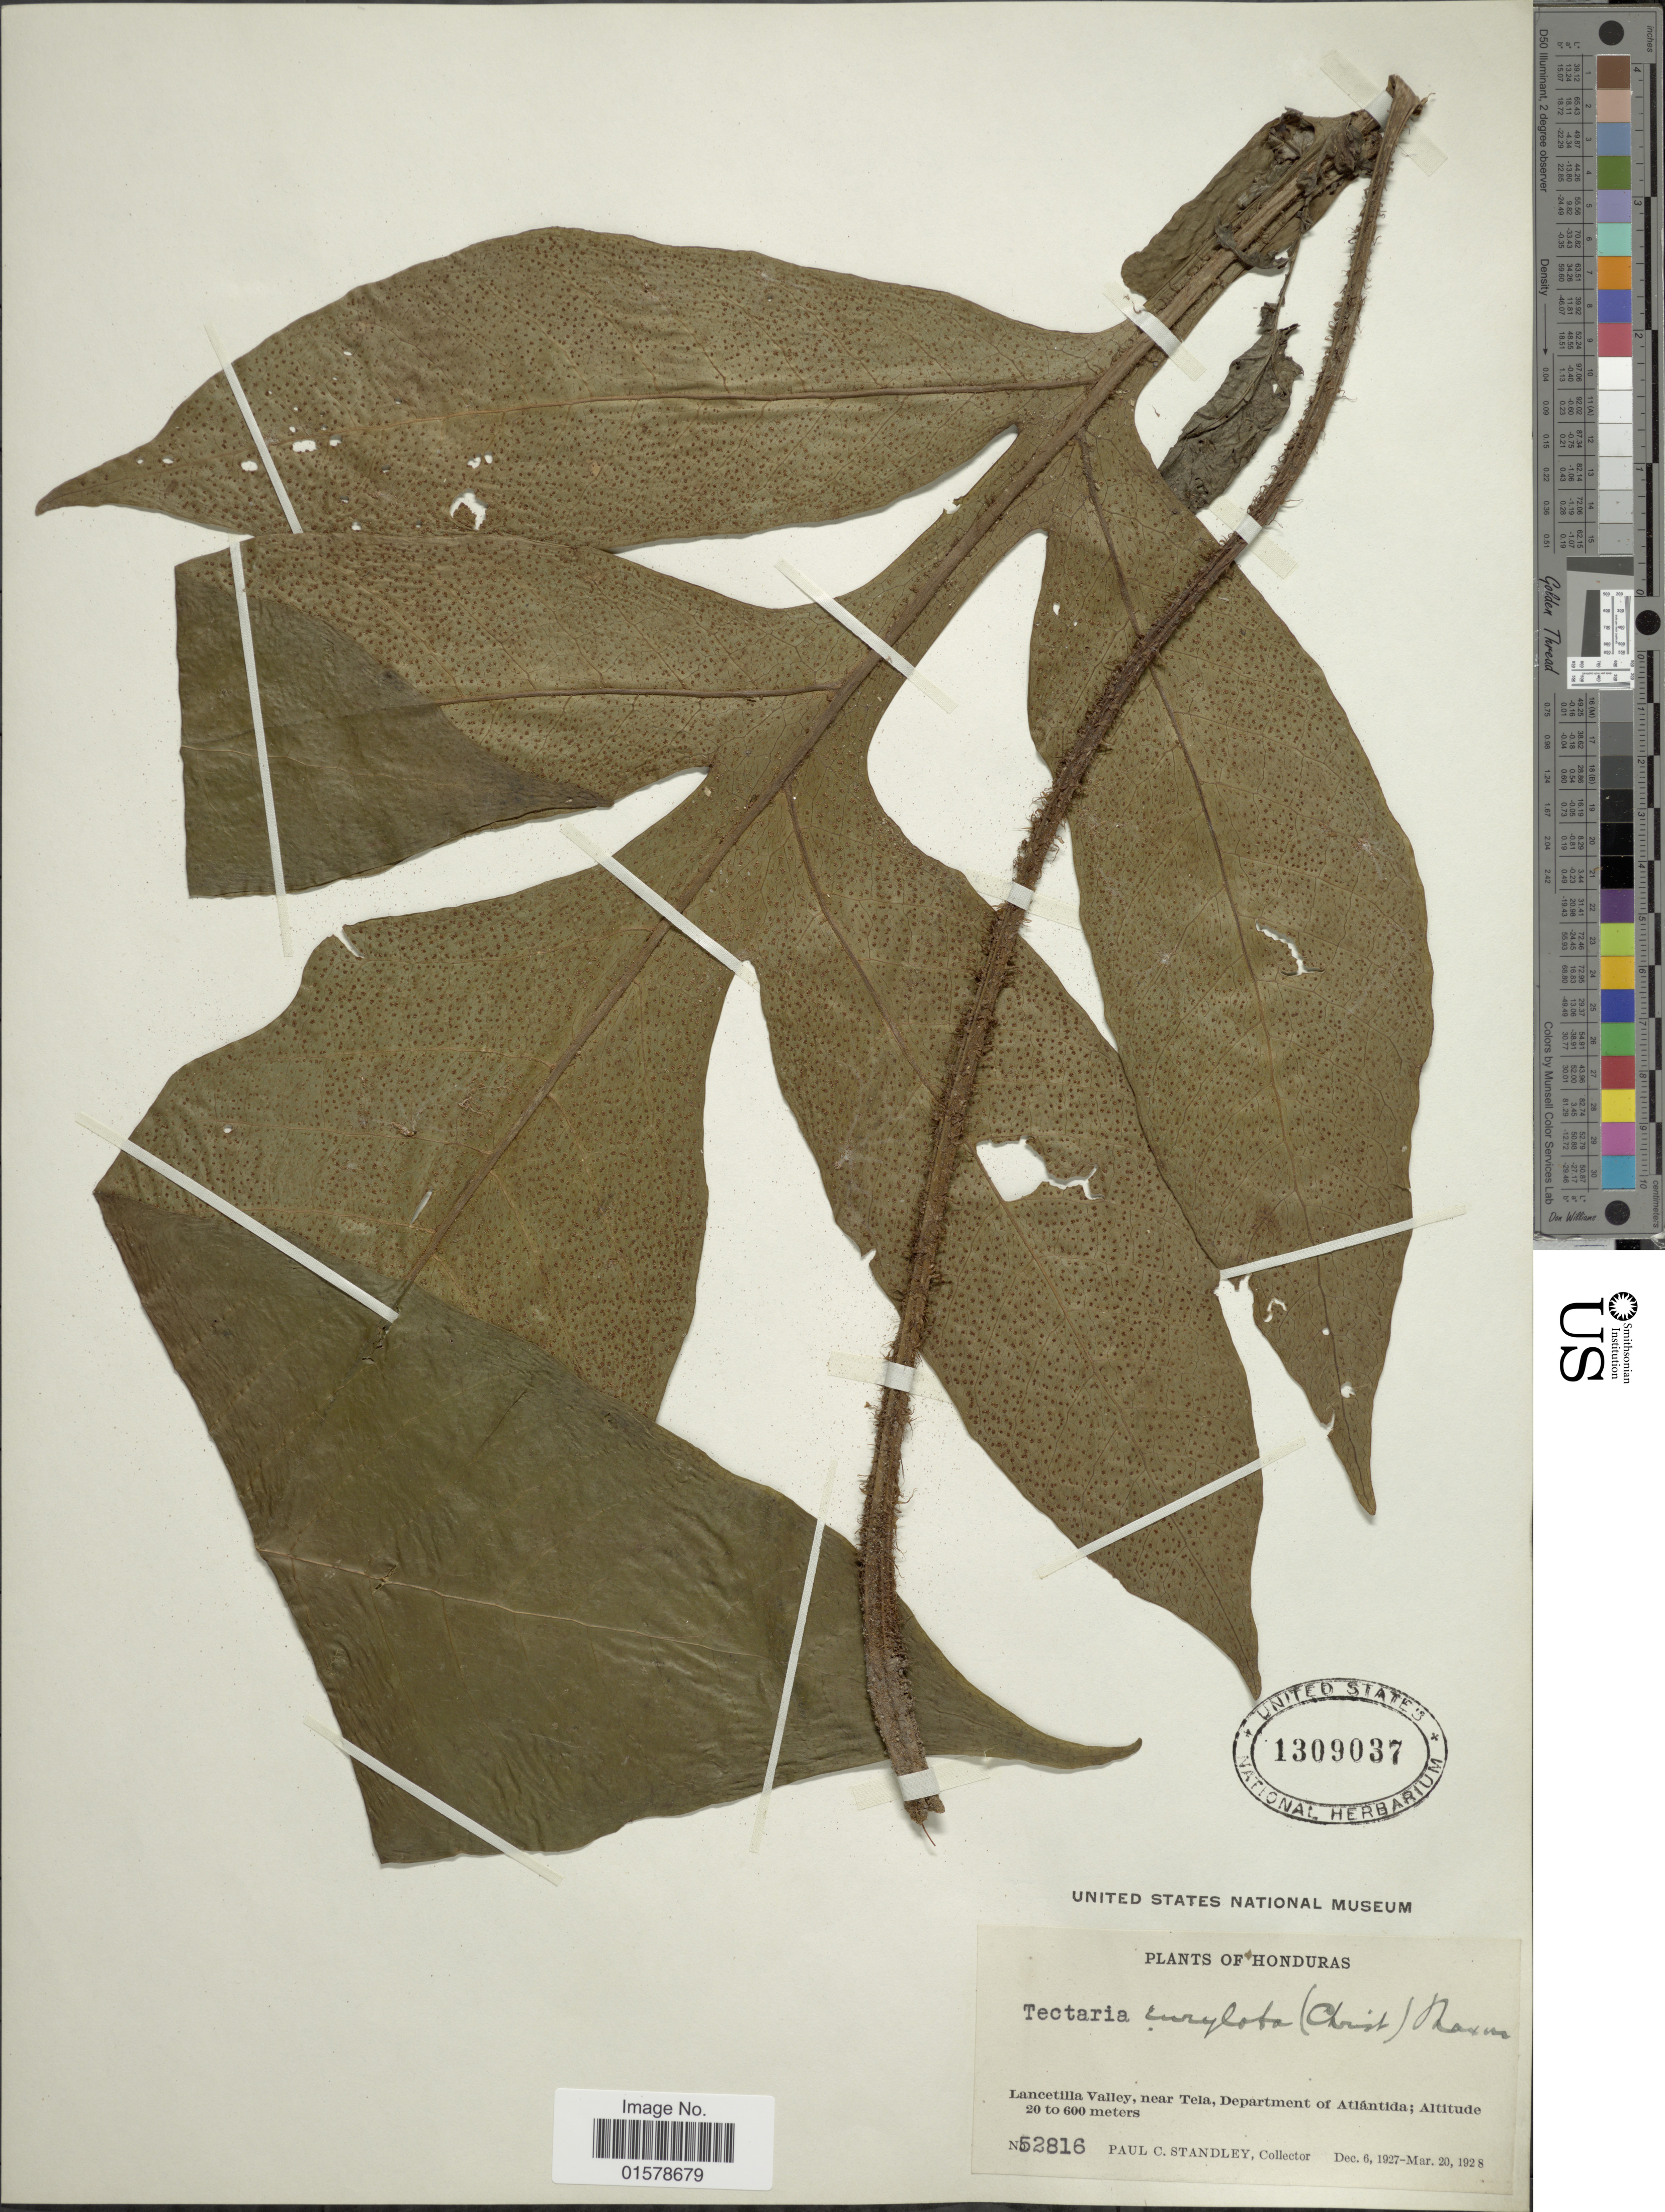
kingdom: Plantae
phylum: Tracheophyta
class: Polypodiopsida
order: Polypodiales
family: Tectariaceae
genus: Tectaria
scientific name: Tectaria nicotianifolia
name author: (Baker) C. Chr.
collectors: P. C. Standley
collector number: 52816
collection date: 1927-12-06/1928-03-20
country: Honduras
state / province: Atlántida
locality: Lancetilla Valley, near Tela, Department of Atlantida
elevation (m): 20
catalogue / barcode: US 1309037